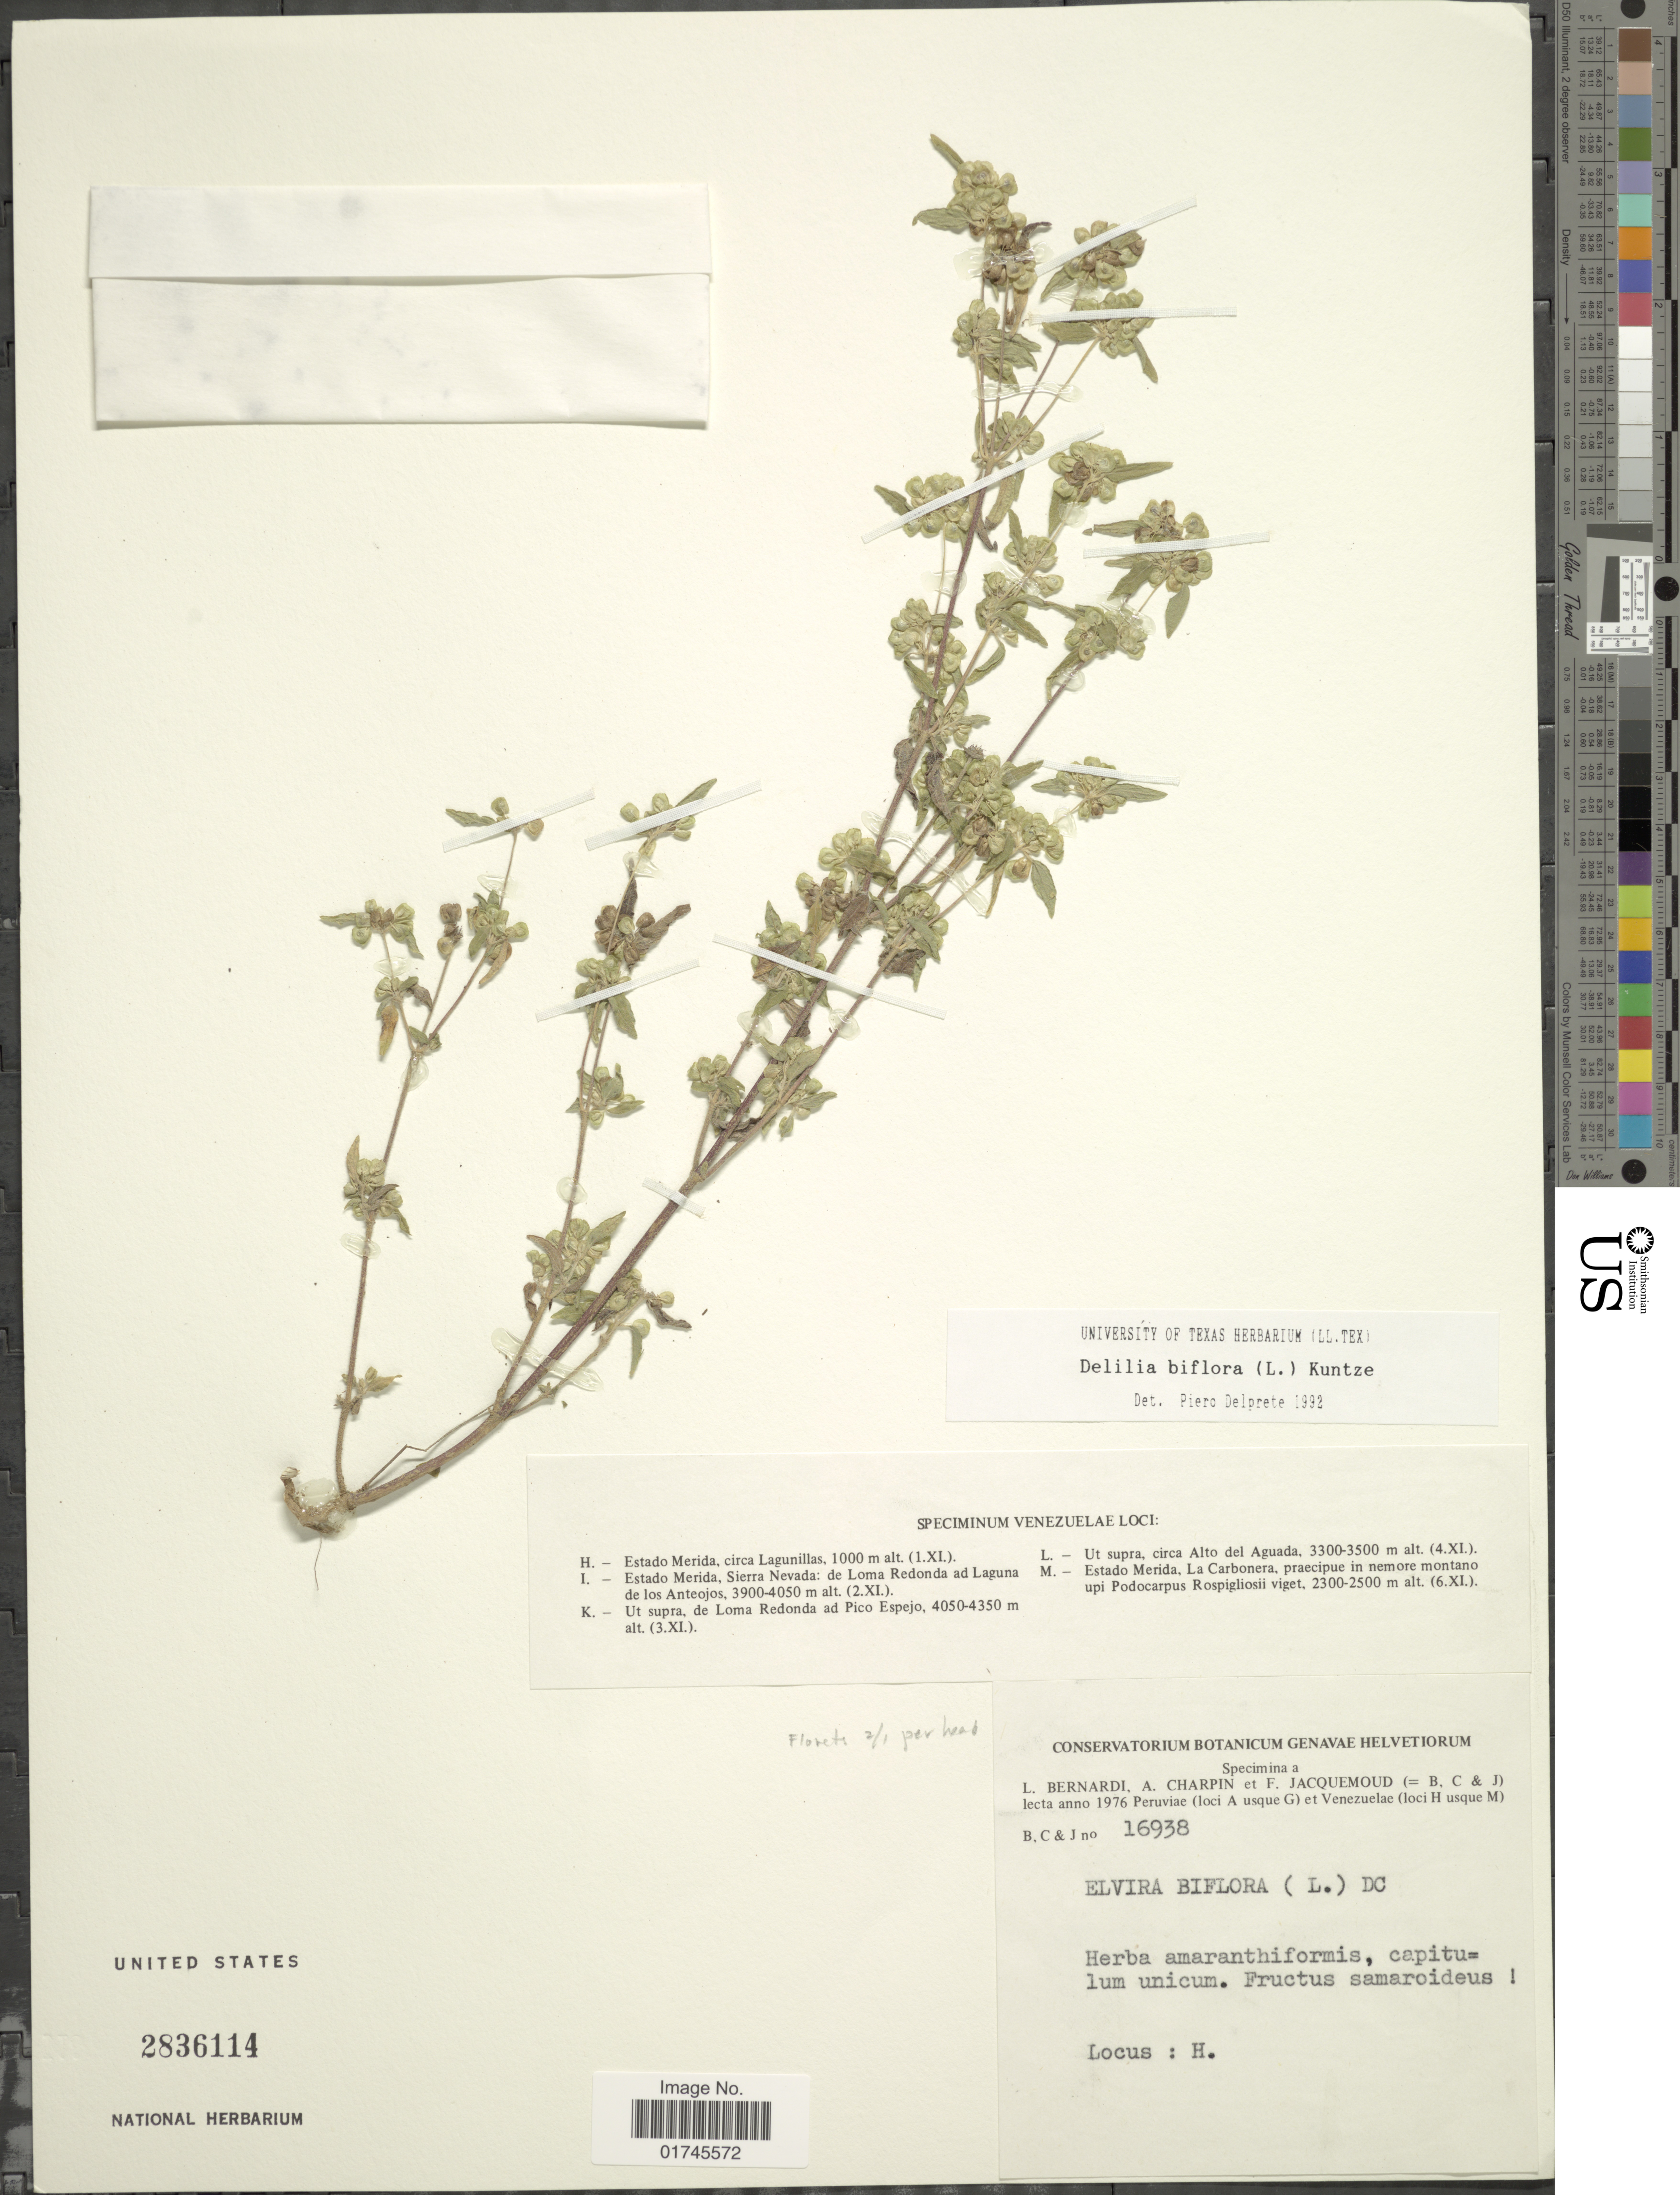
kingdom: Plantae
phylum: Tracheophyta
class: Magnoliopsida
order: Asterales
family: Asteraceae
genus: Delilia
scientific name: Delilia biflora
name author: (L.) Kuntze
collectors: L. Bernardi, A. Charpin & F. Jacquemoud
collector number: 16938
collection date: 1976-11-01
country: Venezuela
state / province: Mérida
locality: Circa Lagunaillas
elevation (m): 1000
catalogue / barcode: US 2836114